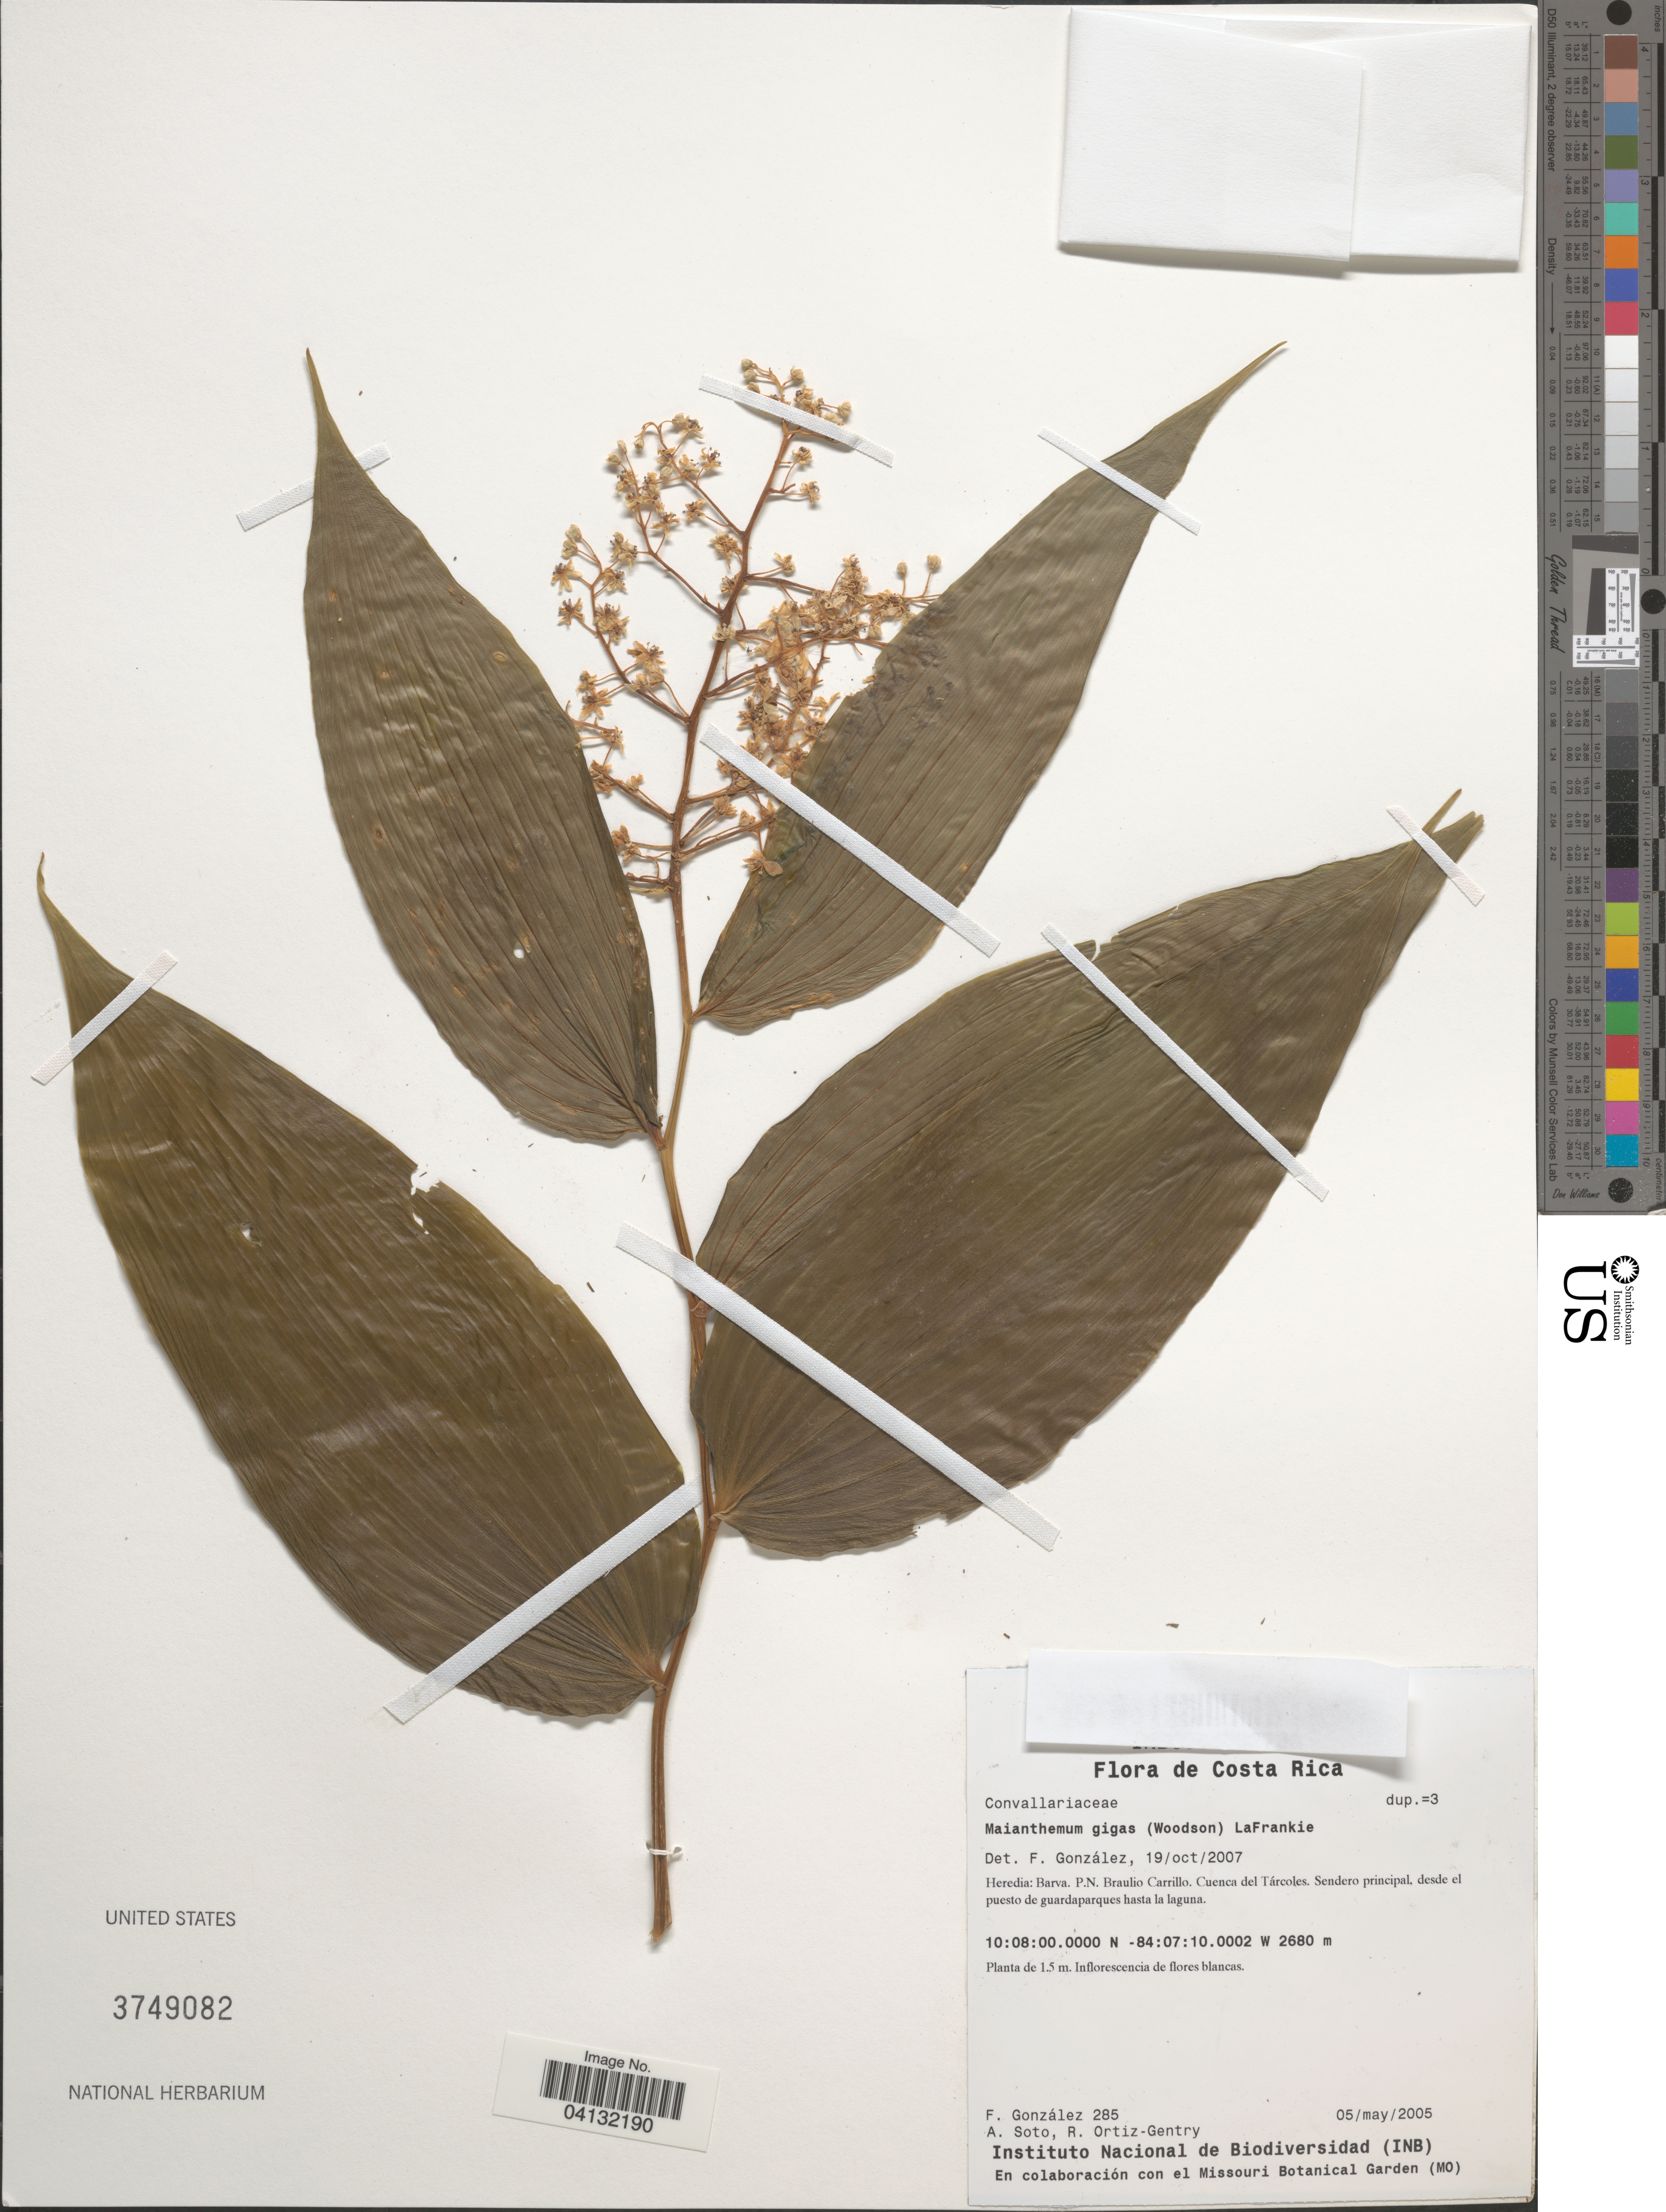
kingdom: Plantae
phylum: Tracheophyta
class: Liliopsida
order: Asparagales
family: Asparagaceae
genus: Maianthemum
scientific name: Maianthemum gigas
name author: (Woodson) LaFrankie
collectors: F. González, A. Soto & R. Ortiz-Gentry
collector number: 285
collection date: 2005-05-05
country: Costa Rica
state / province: Heredia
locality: Barva. P.N. Braulio Carrillo. Cuenca del Tárcoles. Sendero principal, desde el puesto de guardaparques hasta la laguna.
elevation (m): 2680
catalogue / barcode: US 3749082